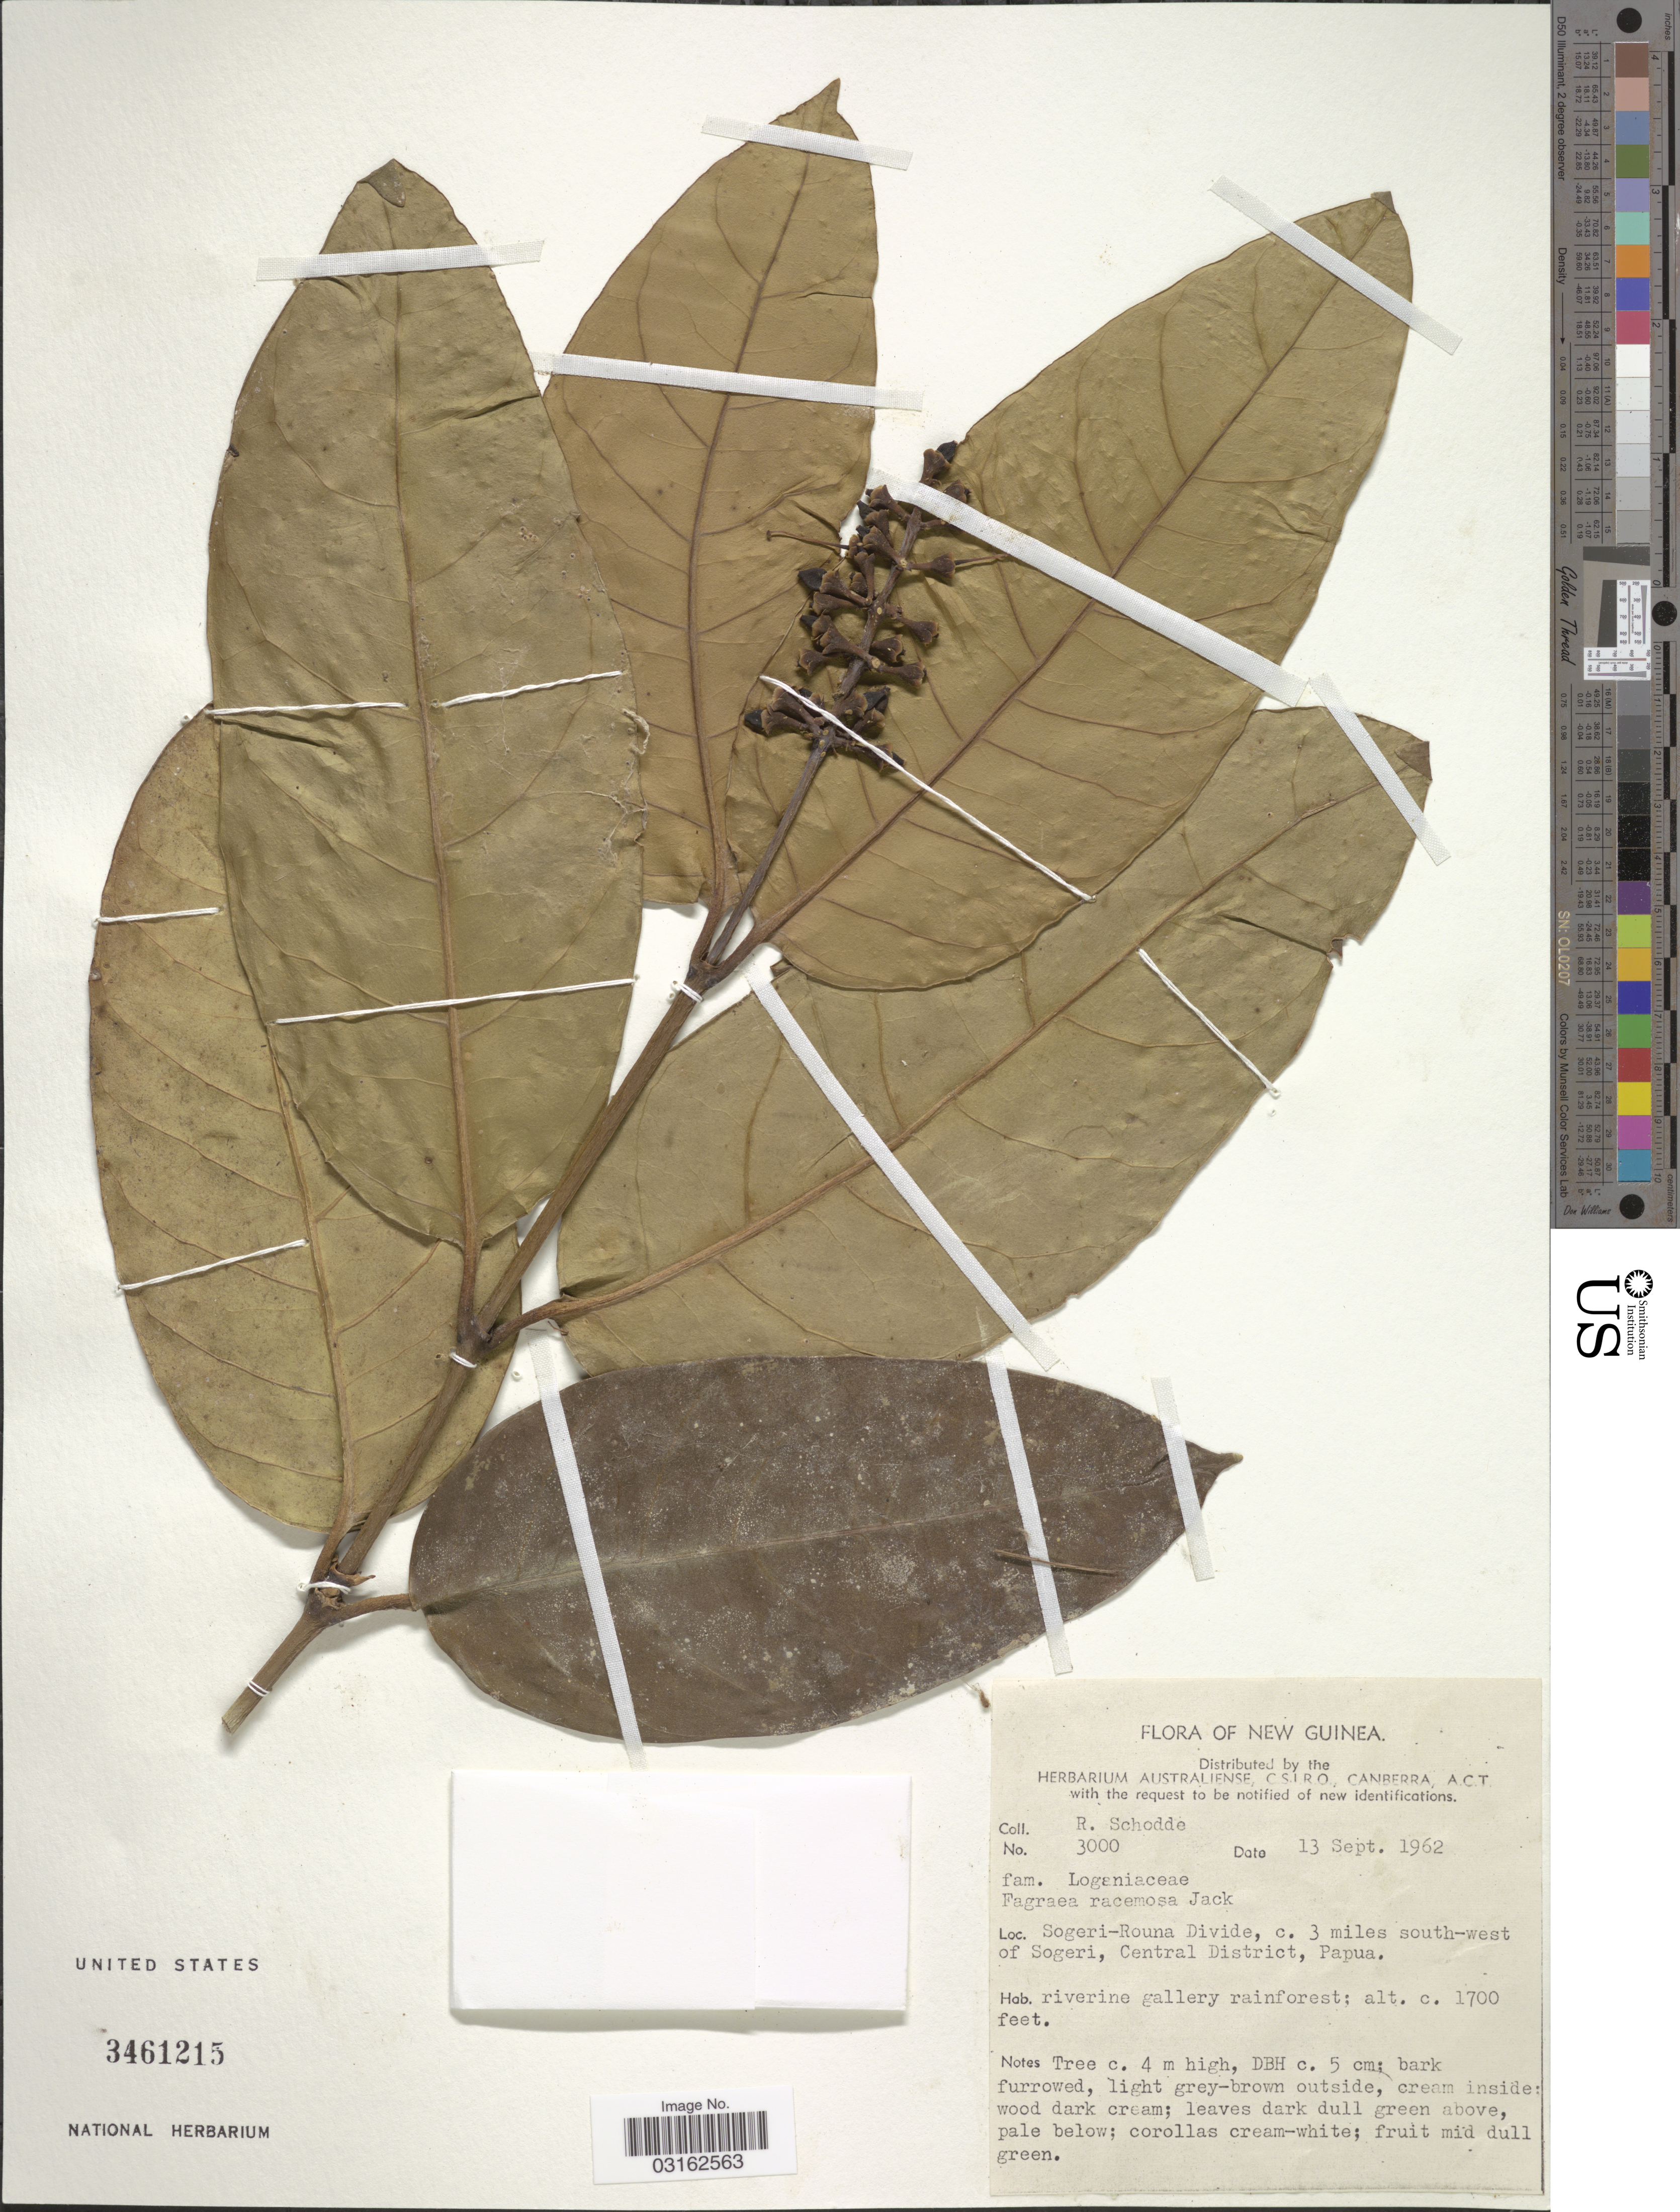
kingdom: Plantae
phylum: Tracheophyta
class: Magnoliopsida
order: Gentianales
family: Gentianaceae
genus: Fagraea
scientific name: Fagraea racemosa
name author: Jack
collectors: R. Schodde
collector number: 3000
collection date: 1962-09-13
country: Papua New Guinea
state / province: Central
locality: New Guinea. Sogeri-Rouna Divide, c. 3 miles south-west of Sogeri, Central District, Papua.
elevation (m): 518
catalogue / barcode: US 3461215